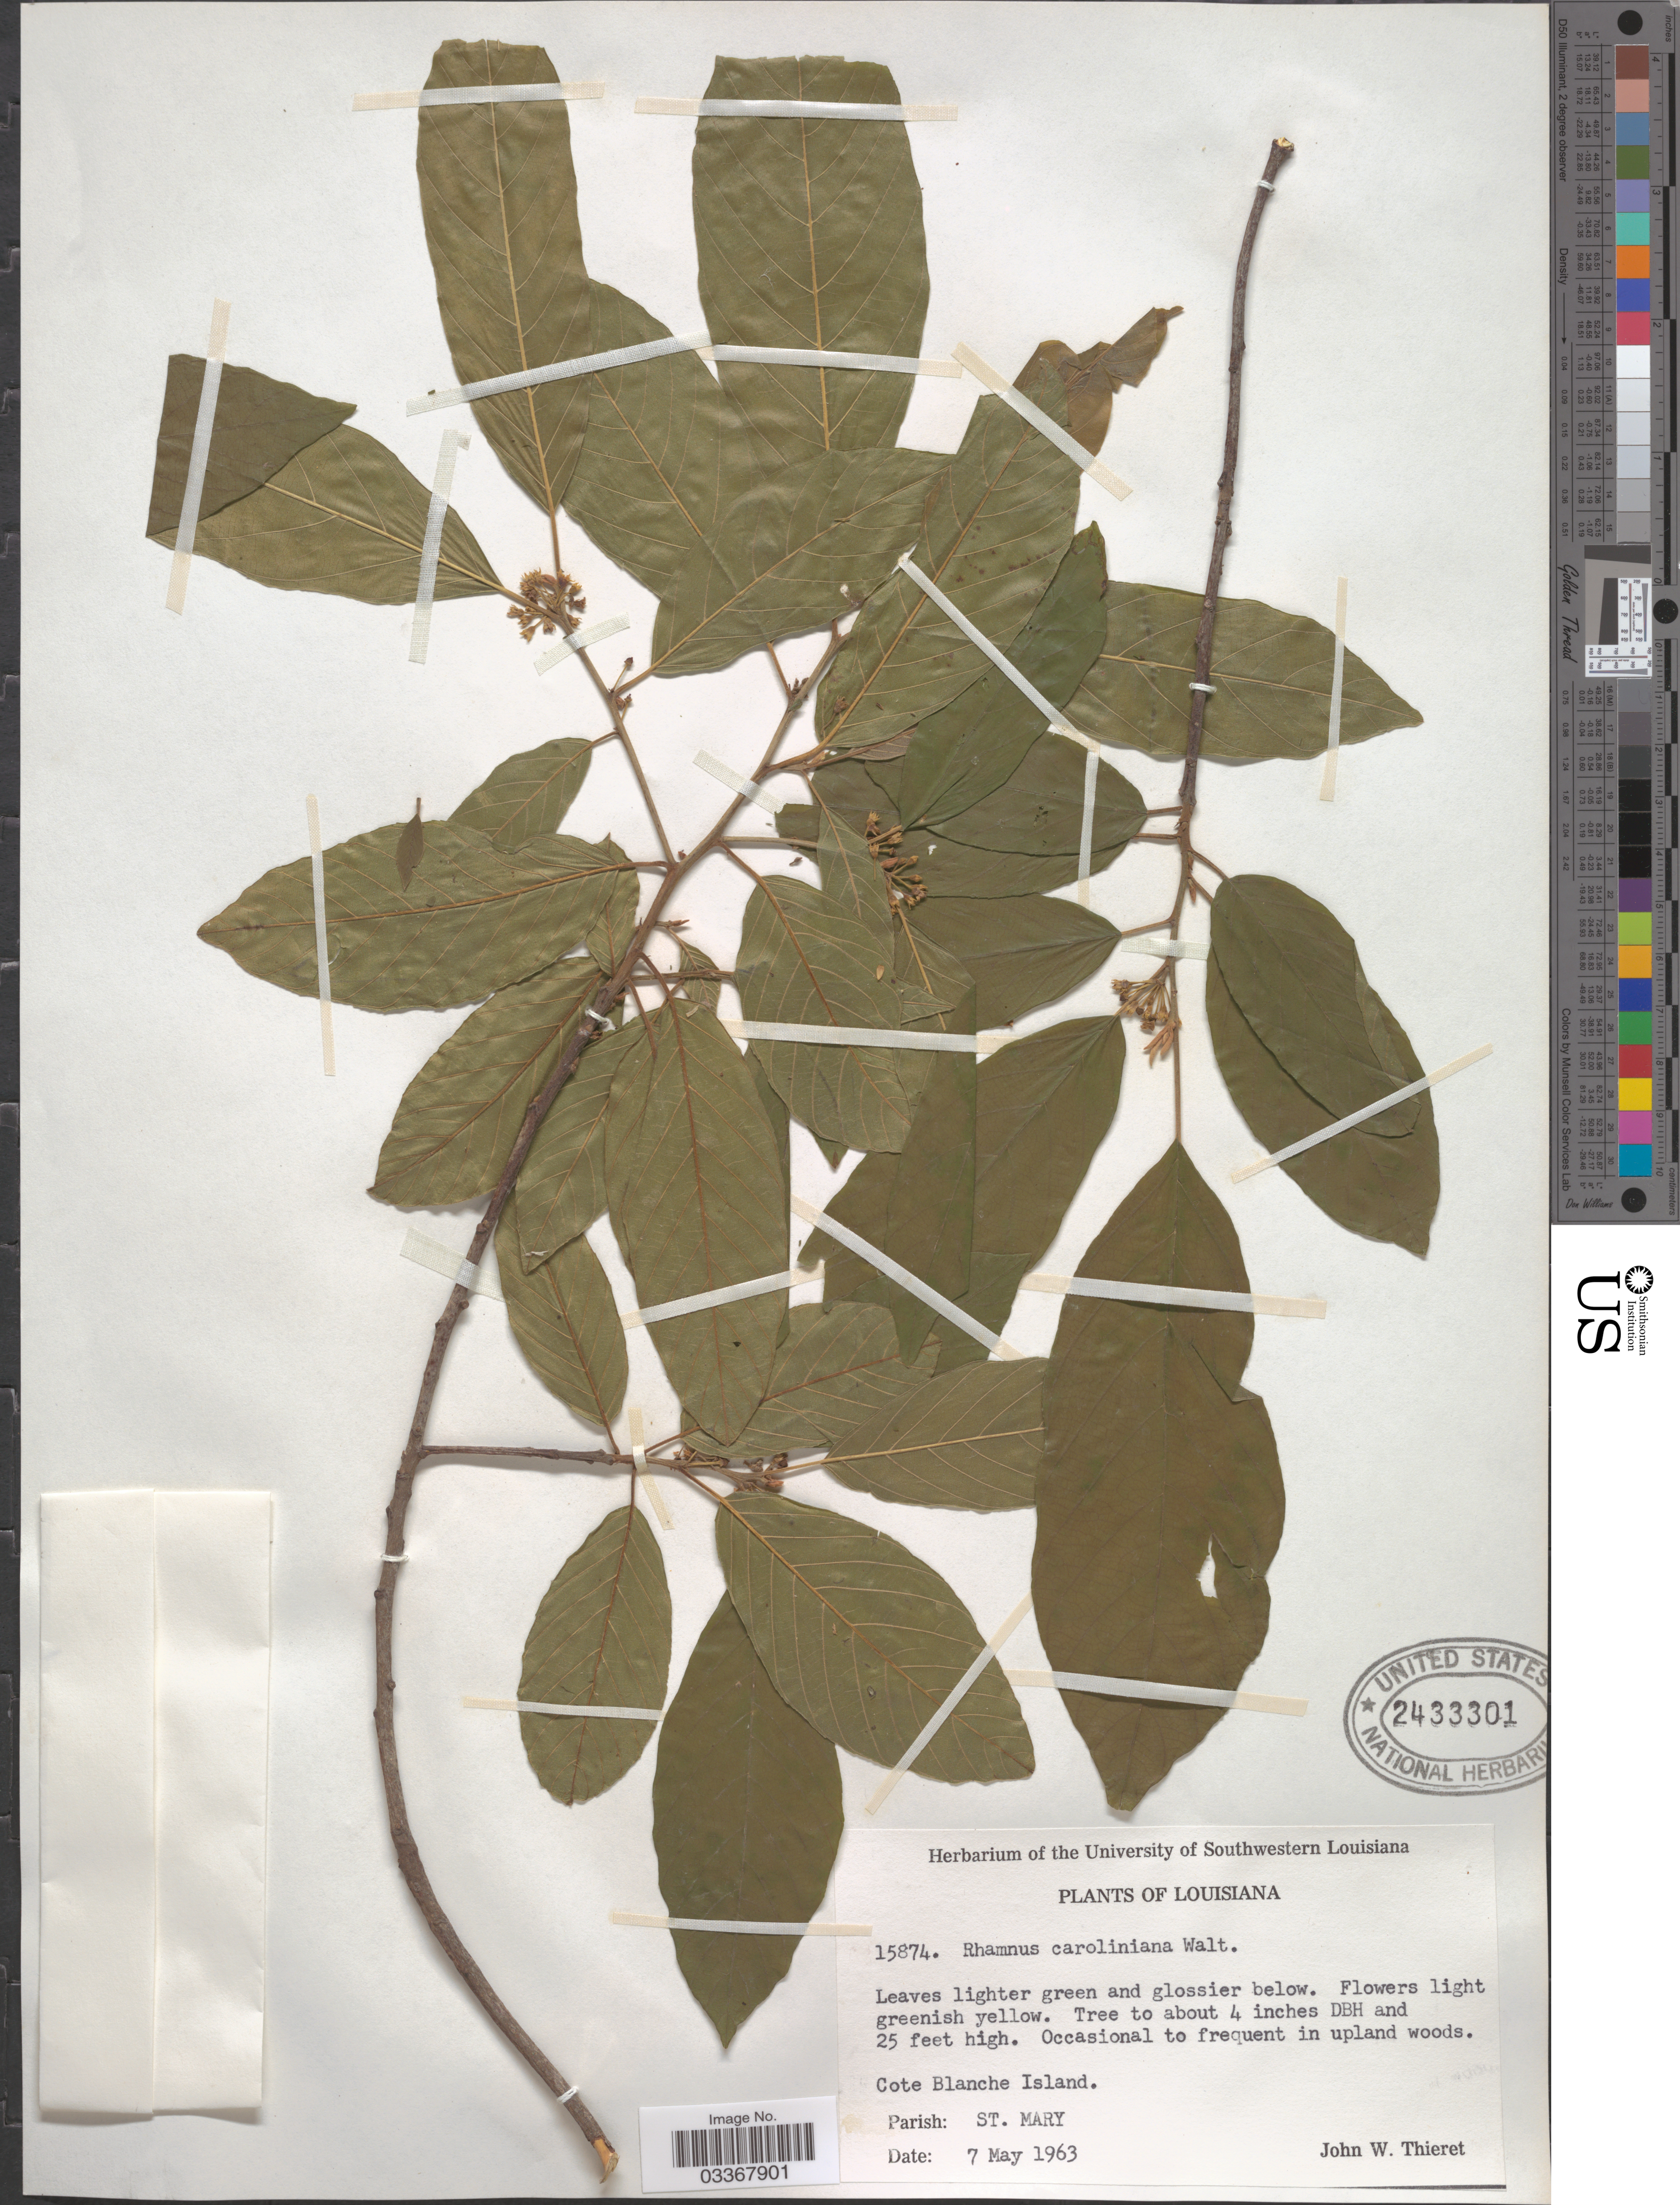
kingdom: Plantae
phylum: Tracheophyta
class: Magnoliopsida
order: Rosales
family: Rhamnaceae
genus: Frangula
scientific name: Frangula caroliniana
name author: (Walter) A. Gray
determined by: Strong, Mark T., (BOT), Smithsonian Institution - National Museum of Natural History (UNITED STATES)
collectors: J. W. Thieret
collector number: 15874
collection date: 1963-05-07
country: United States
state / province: Louisiana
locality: Cote Blanche Island. Parish: St. Mary.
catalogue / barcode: US 2433301